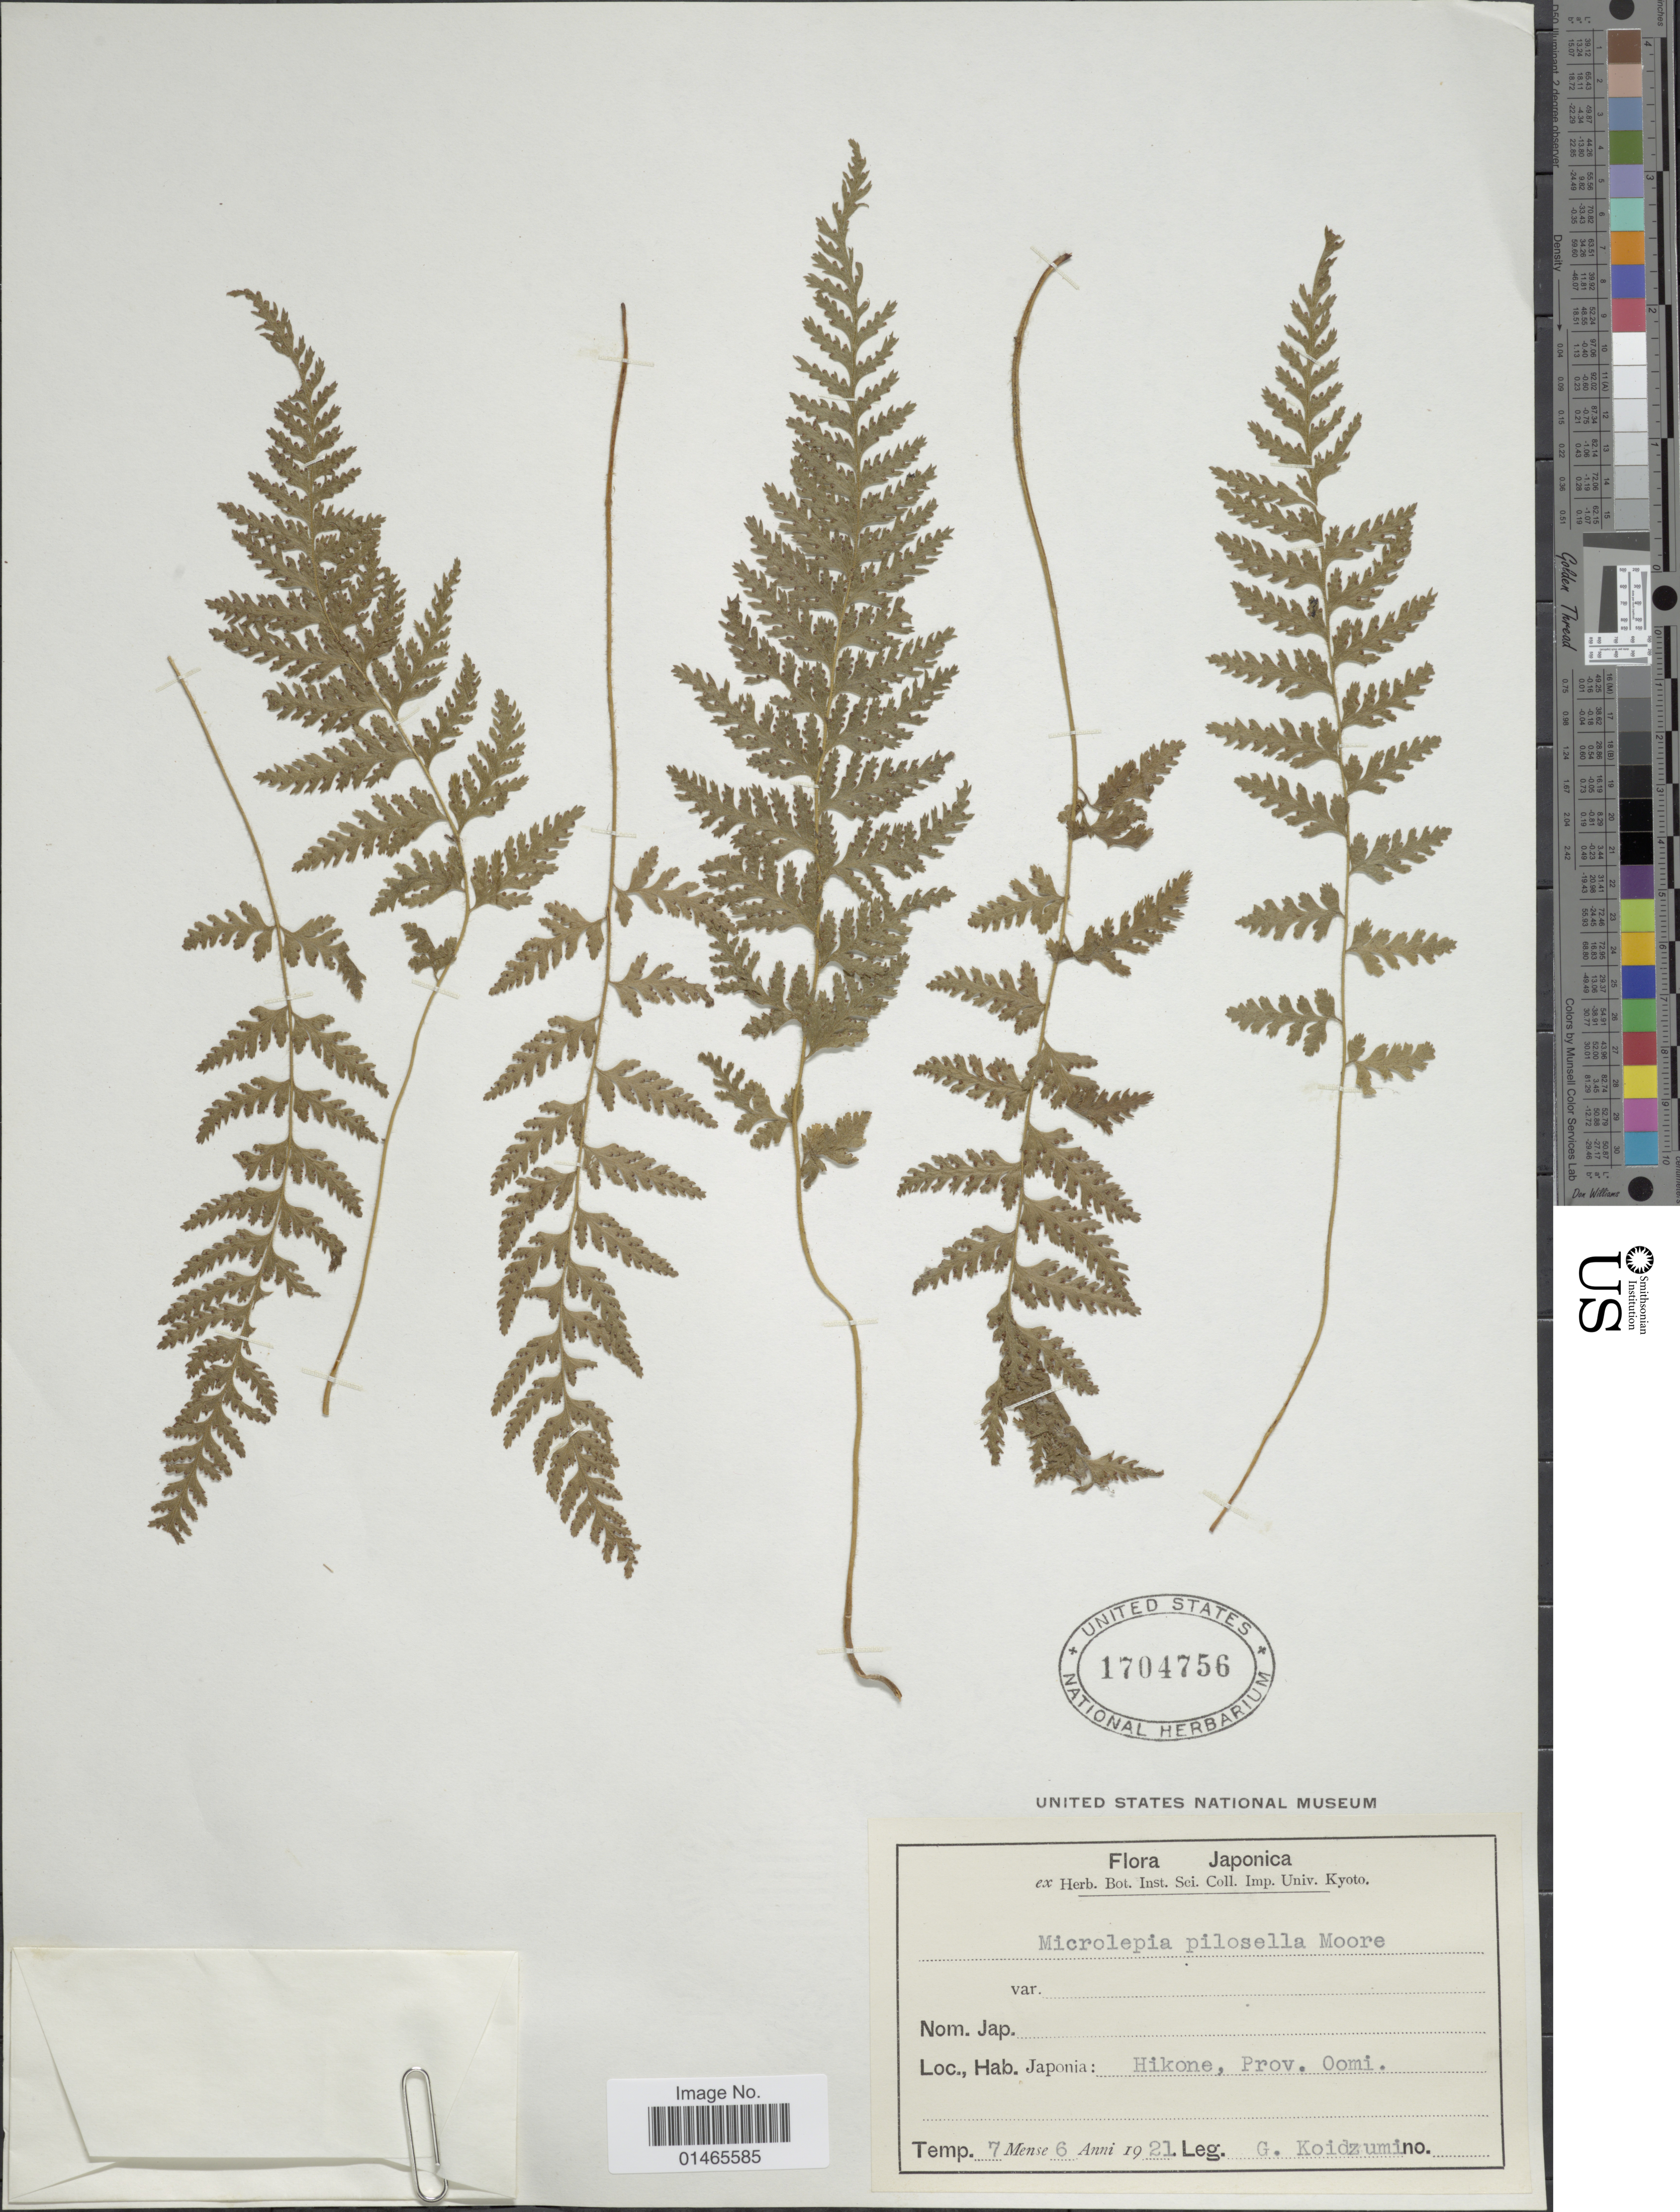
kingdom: Plantae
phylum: Tracheophyta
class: Polypodiopsida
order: Polypodiales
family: Dennstaedtiaceae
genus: Microlepia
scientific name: Microlepia pilosella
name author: (Hook.) T. Moore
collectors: G. Koidzumi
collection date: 1921-06-07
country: Japan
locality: Hikone, Prov. Oomi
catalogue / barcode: US 1704756